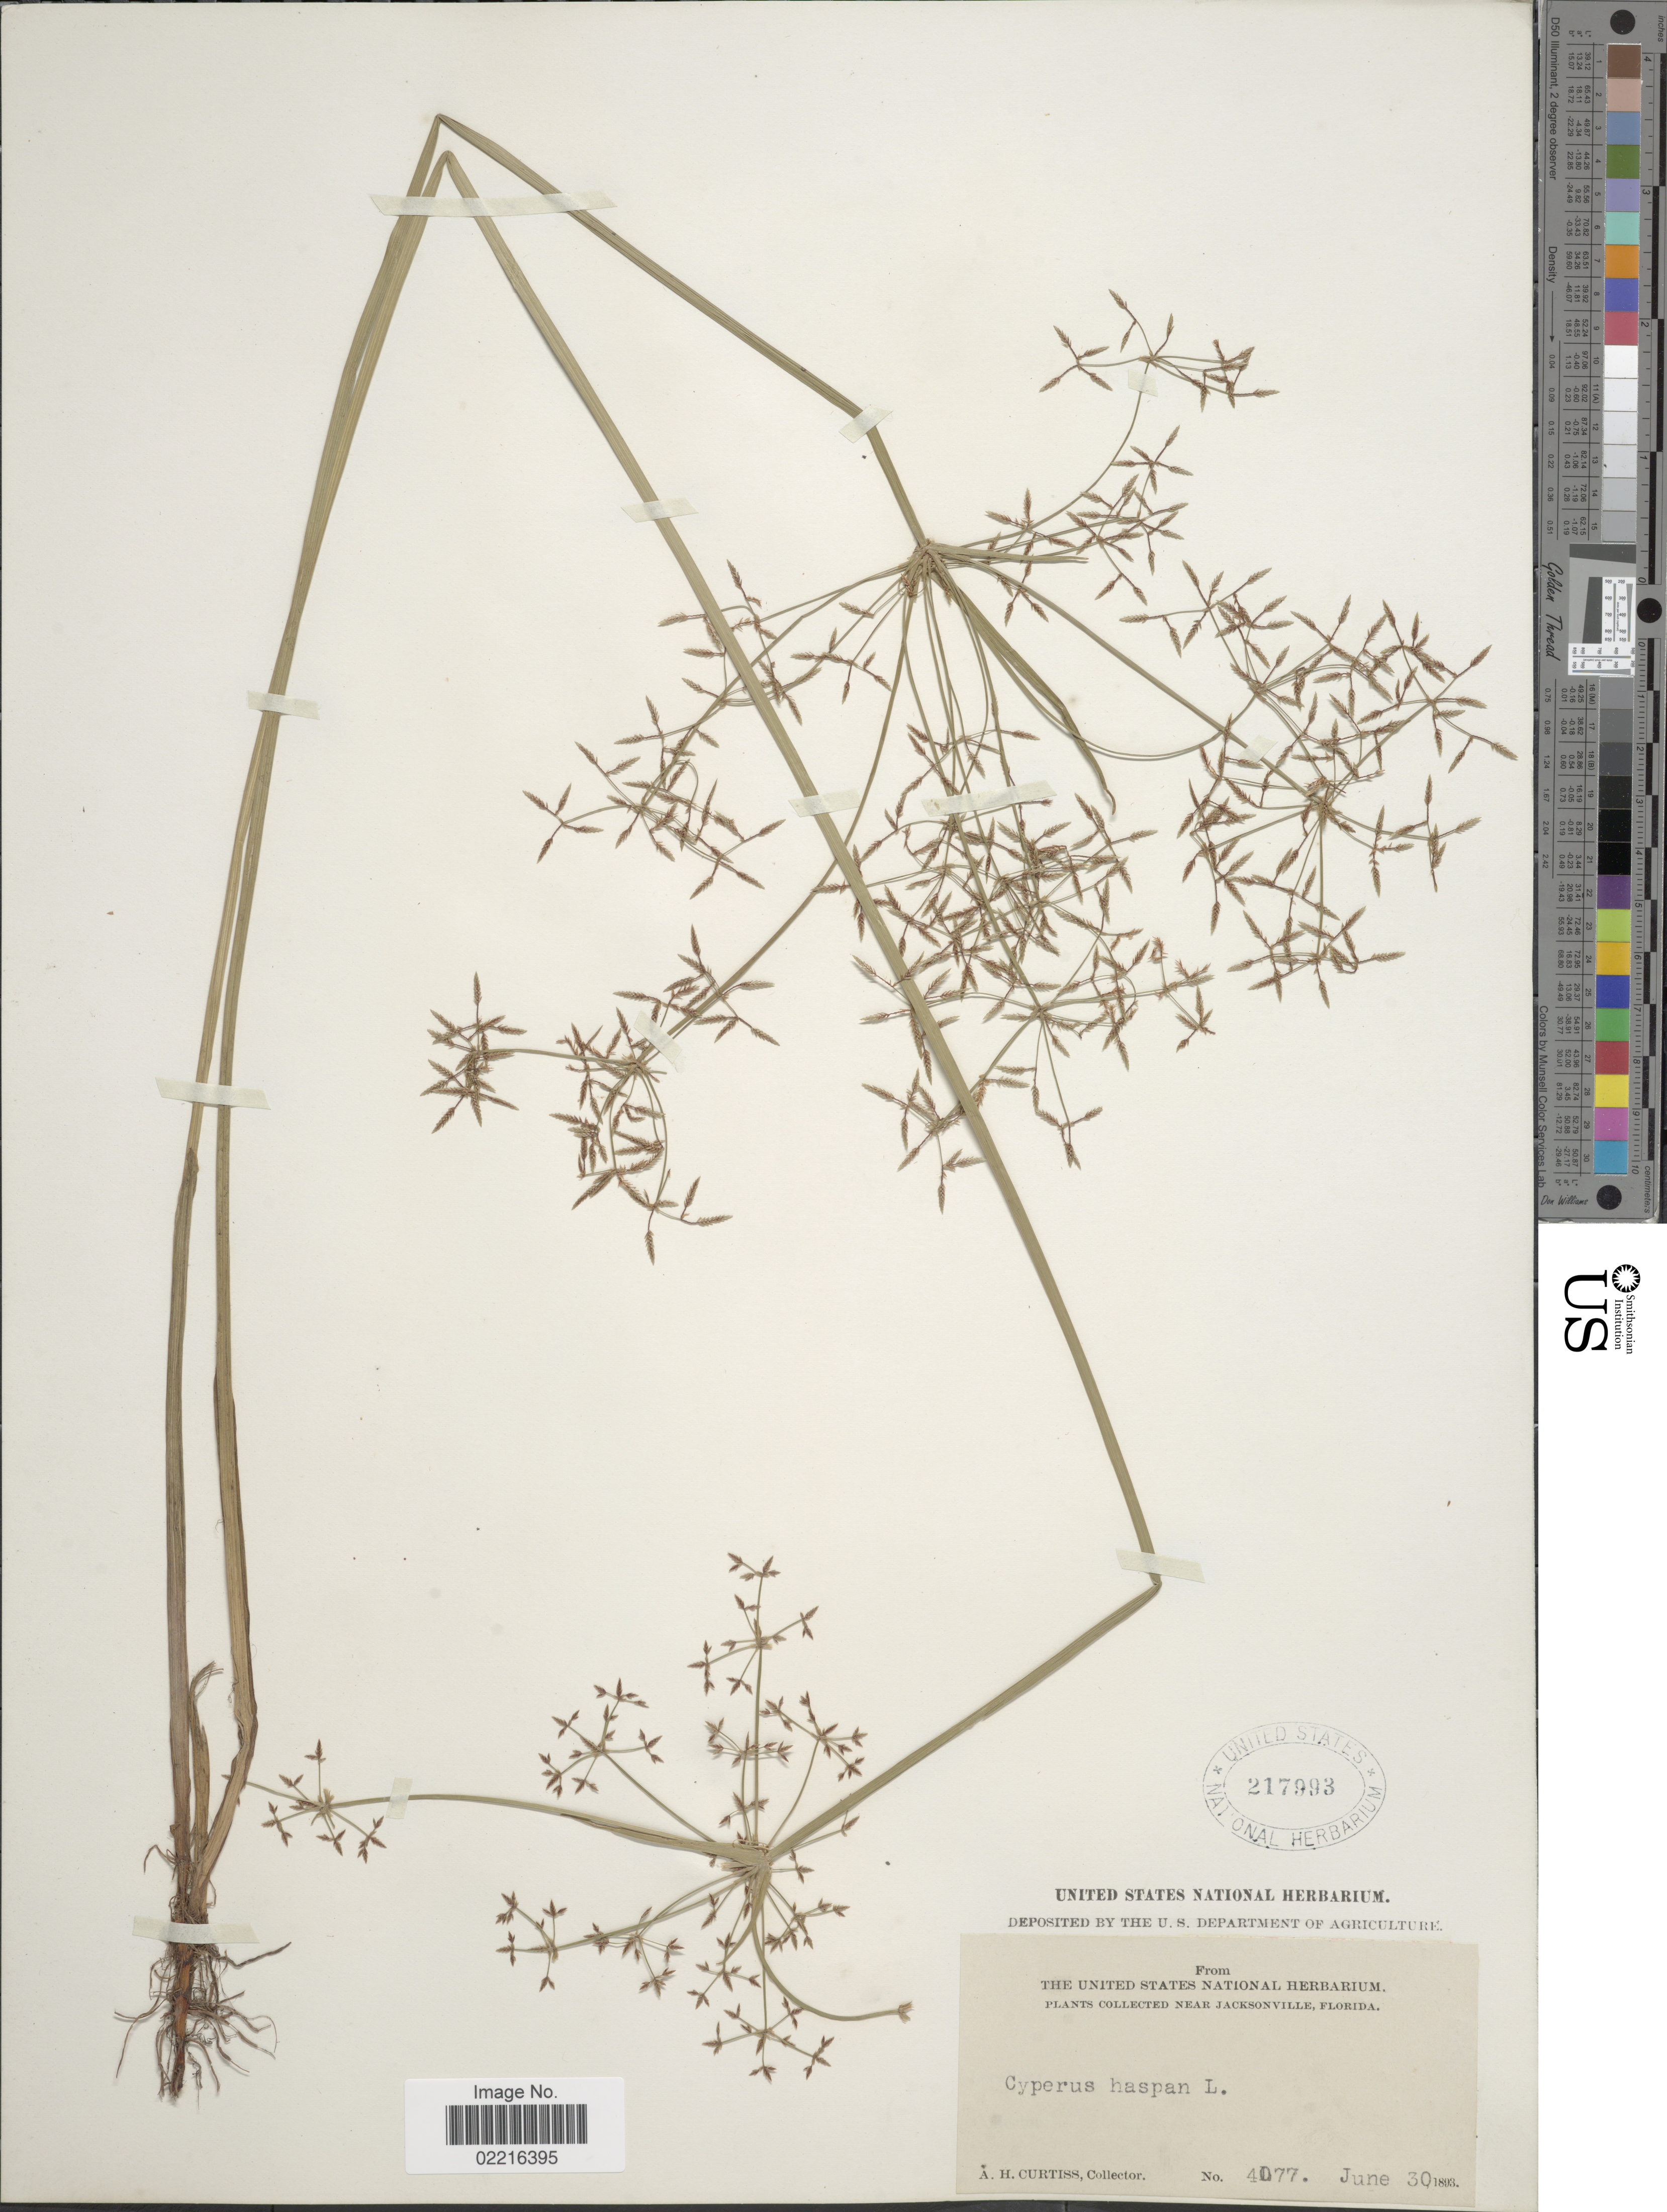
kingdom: Plantae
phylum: Tracheophyta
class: Liliopsida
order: Poales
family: Cyperaceae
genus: Cyperus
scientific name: Cyperus haspan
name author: L.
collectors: A. H. Curtiss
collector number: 4077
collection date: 1893-06-30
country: United States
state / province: Florida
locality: Near Jacksonville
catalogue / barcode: US 217993